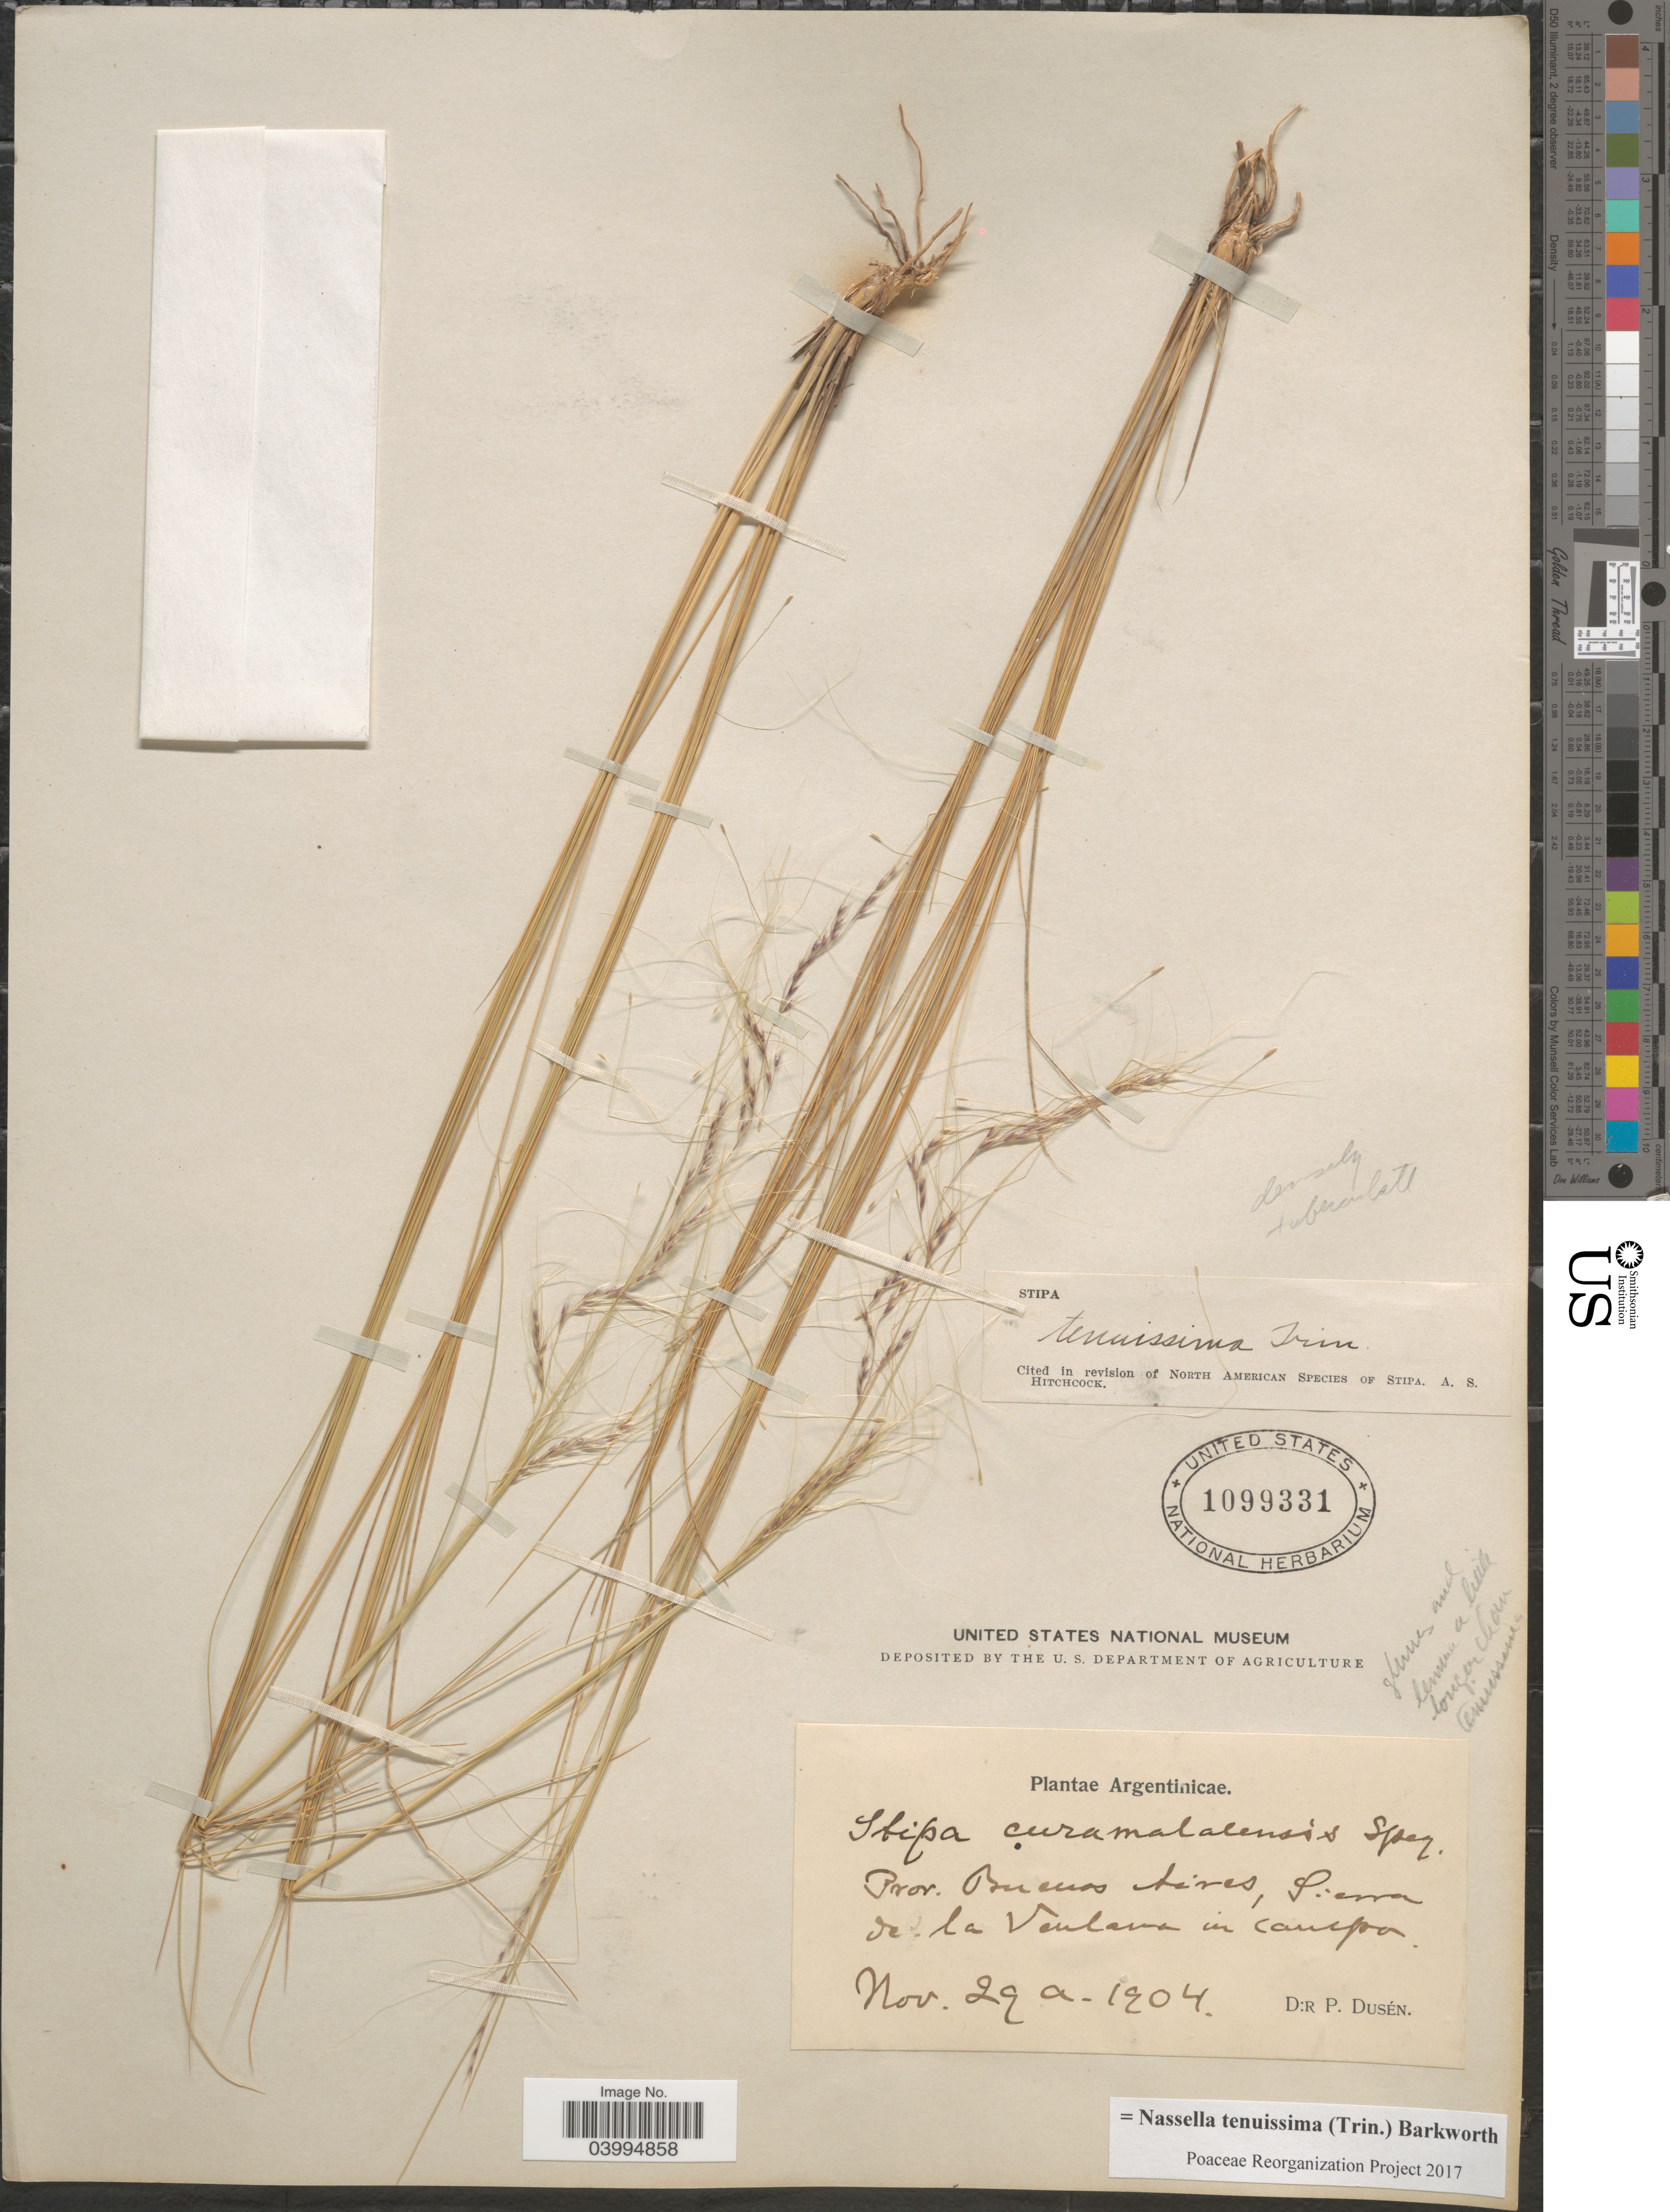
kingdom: Plantae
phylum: Tracheophyta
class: Liliopsida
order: Poales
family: Poaceae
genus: Nassella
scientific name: Nassella tenuissima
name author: (Trin.) Barkworth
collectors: P. Dusén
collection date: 1904-11-29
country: Argentina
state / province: Buenos Aires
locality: Sierra de la Ventana in campo.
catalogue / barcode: US 1099331